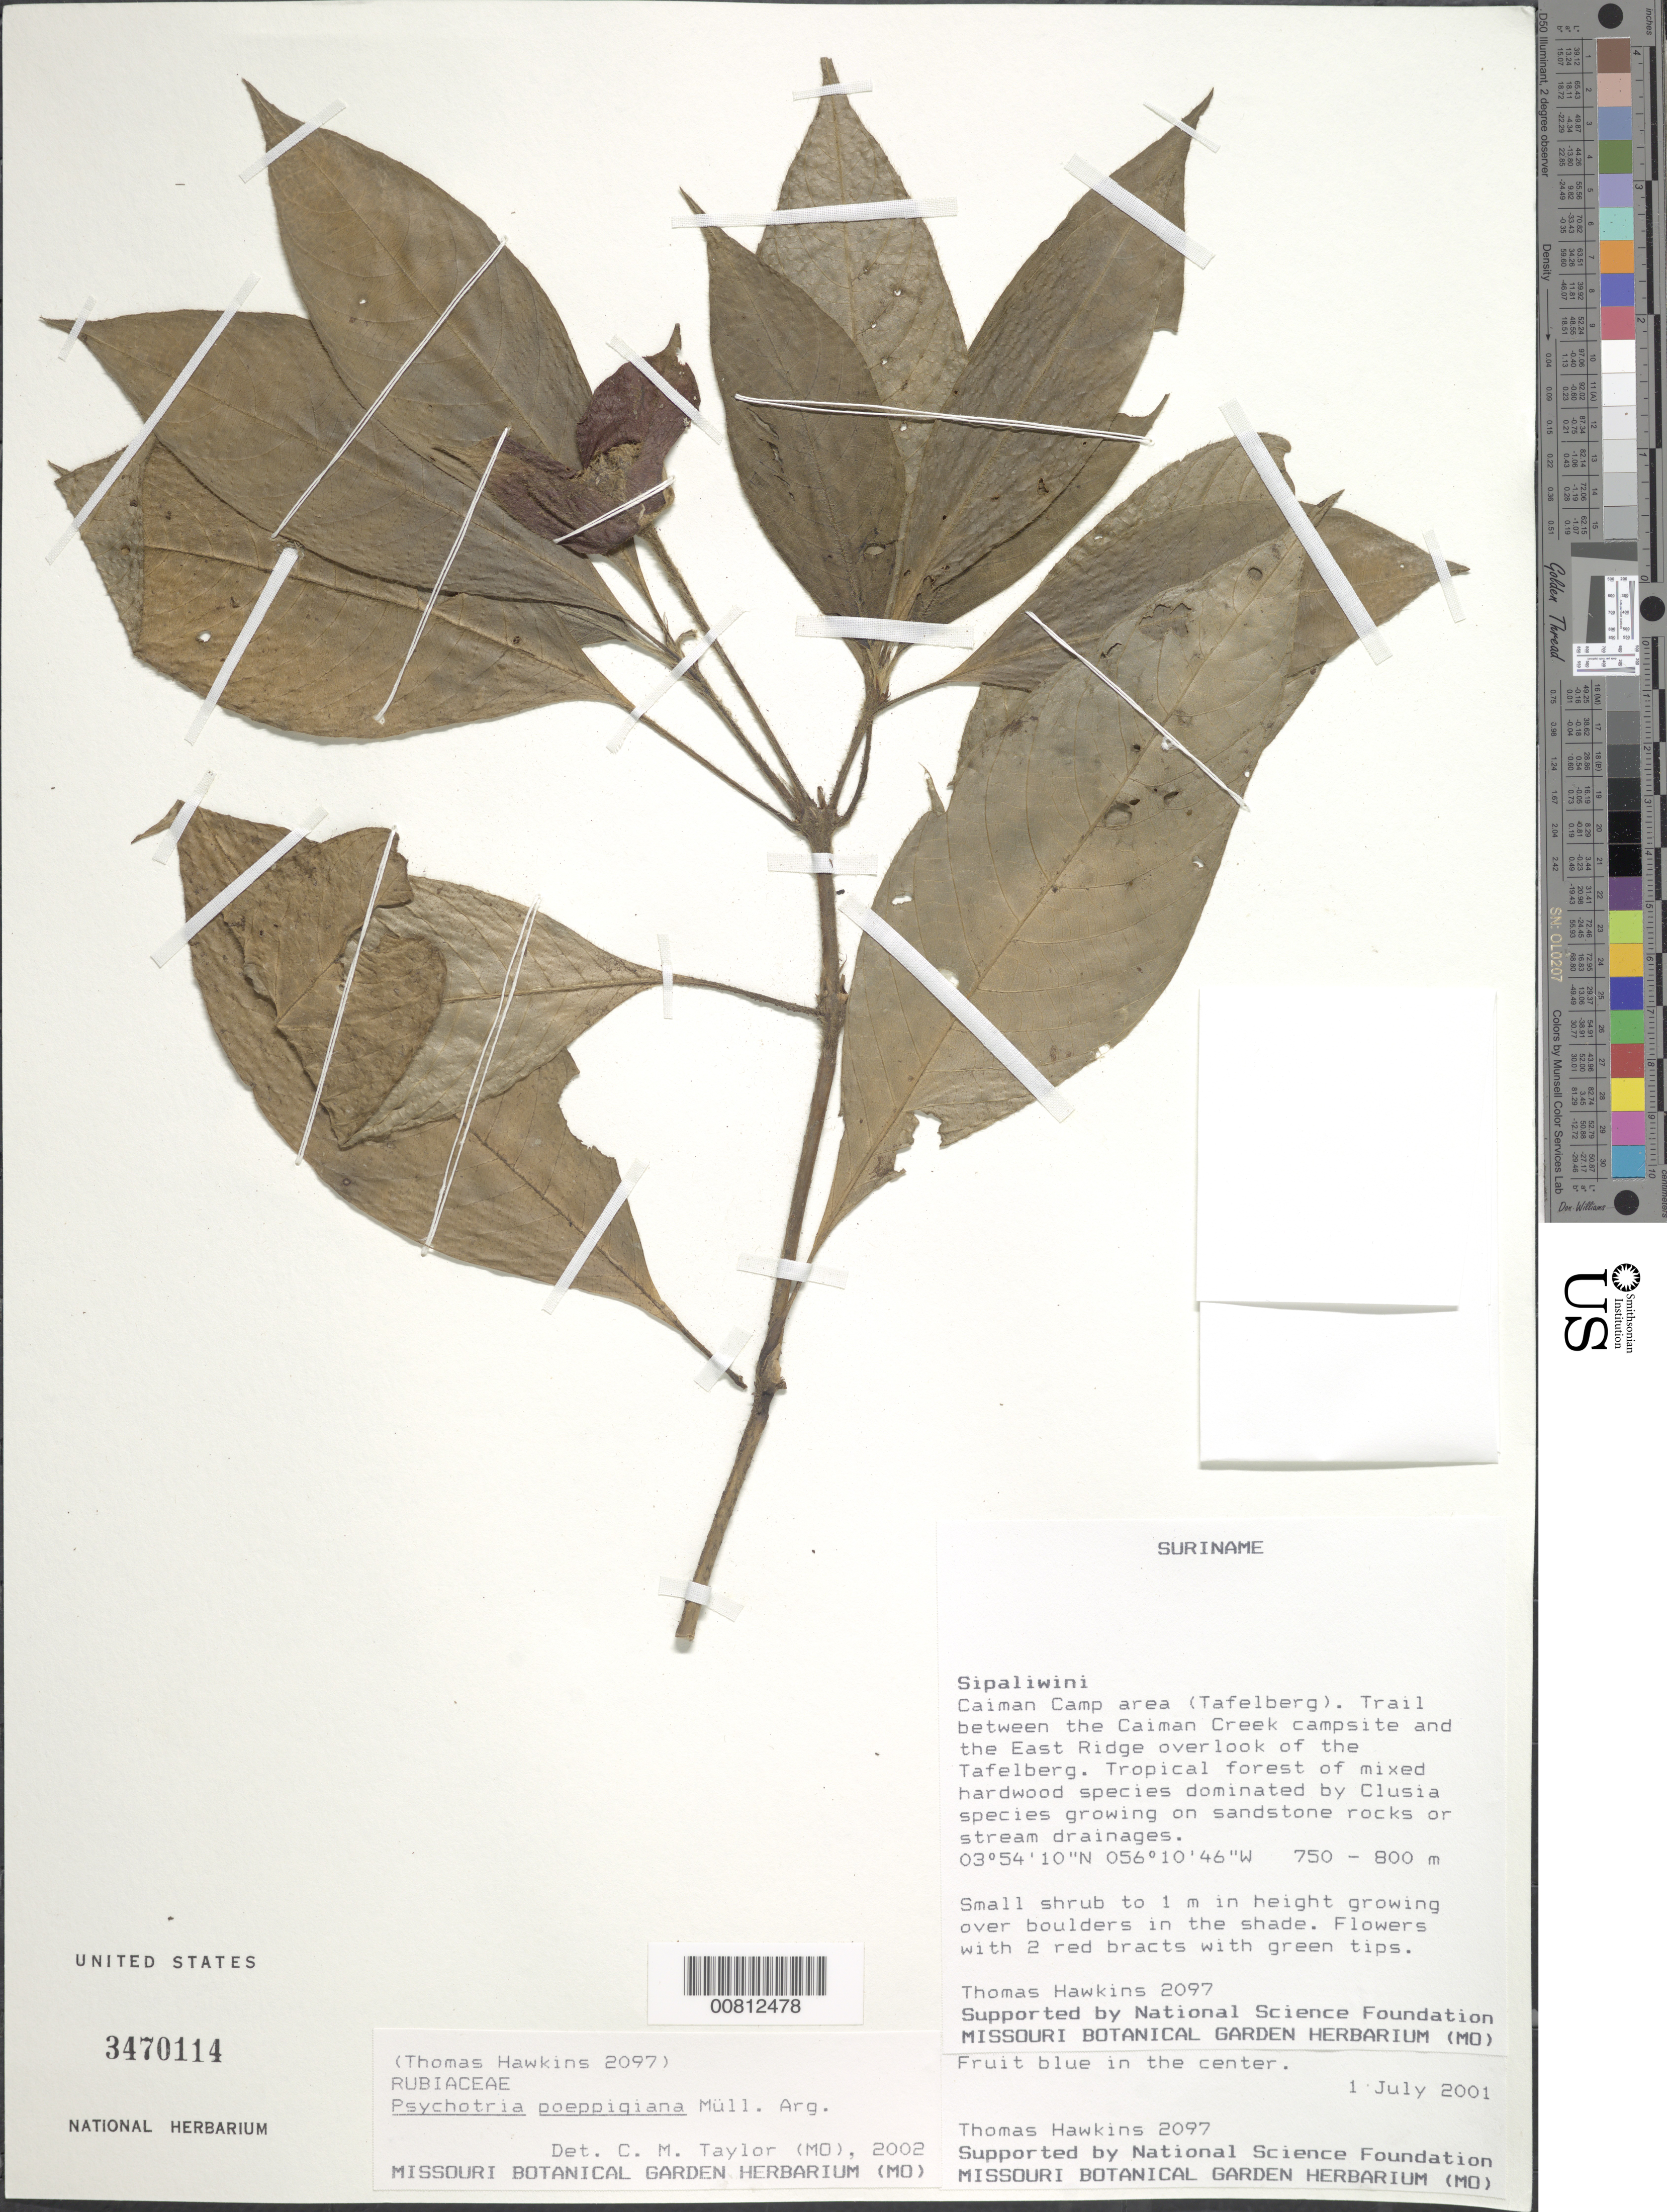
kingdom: Plantae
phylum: Tracheophyta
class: Magnoliopsida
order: Gentianales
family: Rubiaceae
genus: Palicourea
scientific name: Palicourea tomentosa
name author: (Aubl.) Borhidi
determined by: Kirkbride, J. H., Jr.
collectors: T. Hawkins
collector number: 2097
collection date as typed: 1-Jul-01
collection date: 2001-07-01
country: Suriname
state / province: Sipaliwini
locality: Tafelberg (Table Mountain), Caiman Camp area, trail between the Caiman Creek campsite and the East Ridge overlook of the Tafelberg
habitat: Tropical forest of mixed hardwood species dominated by Clusia species growing on sandstone rocks or stream drainages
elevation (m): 750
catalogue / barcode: US 3470114